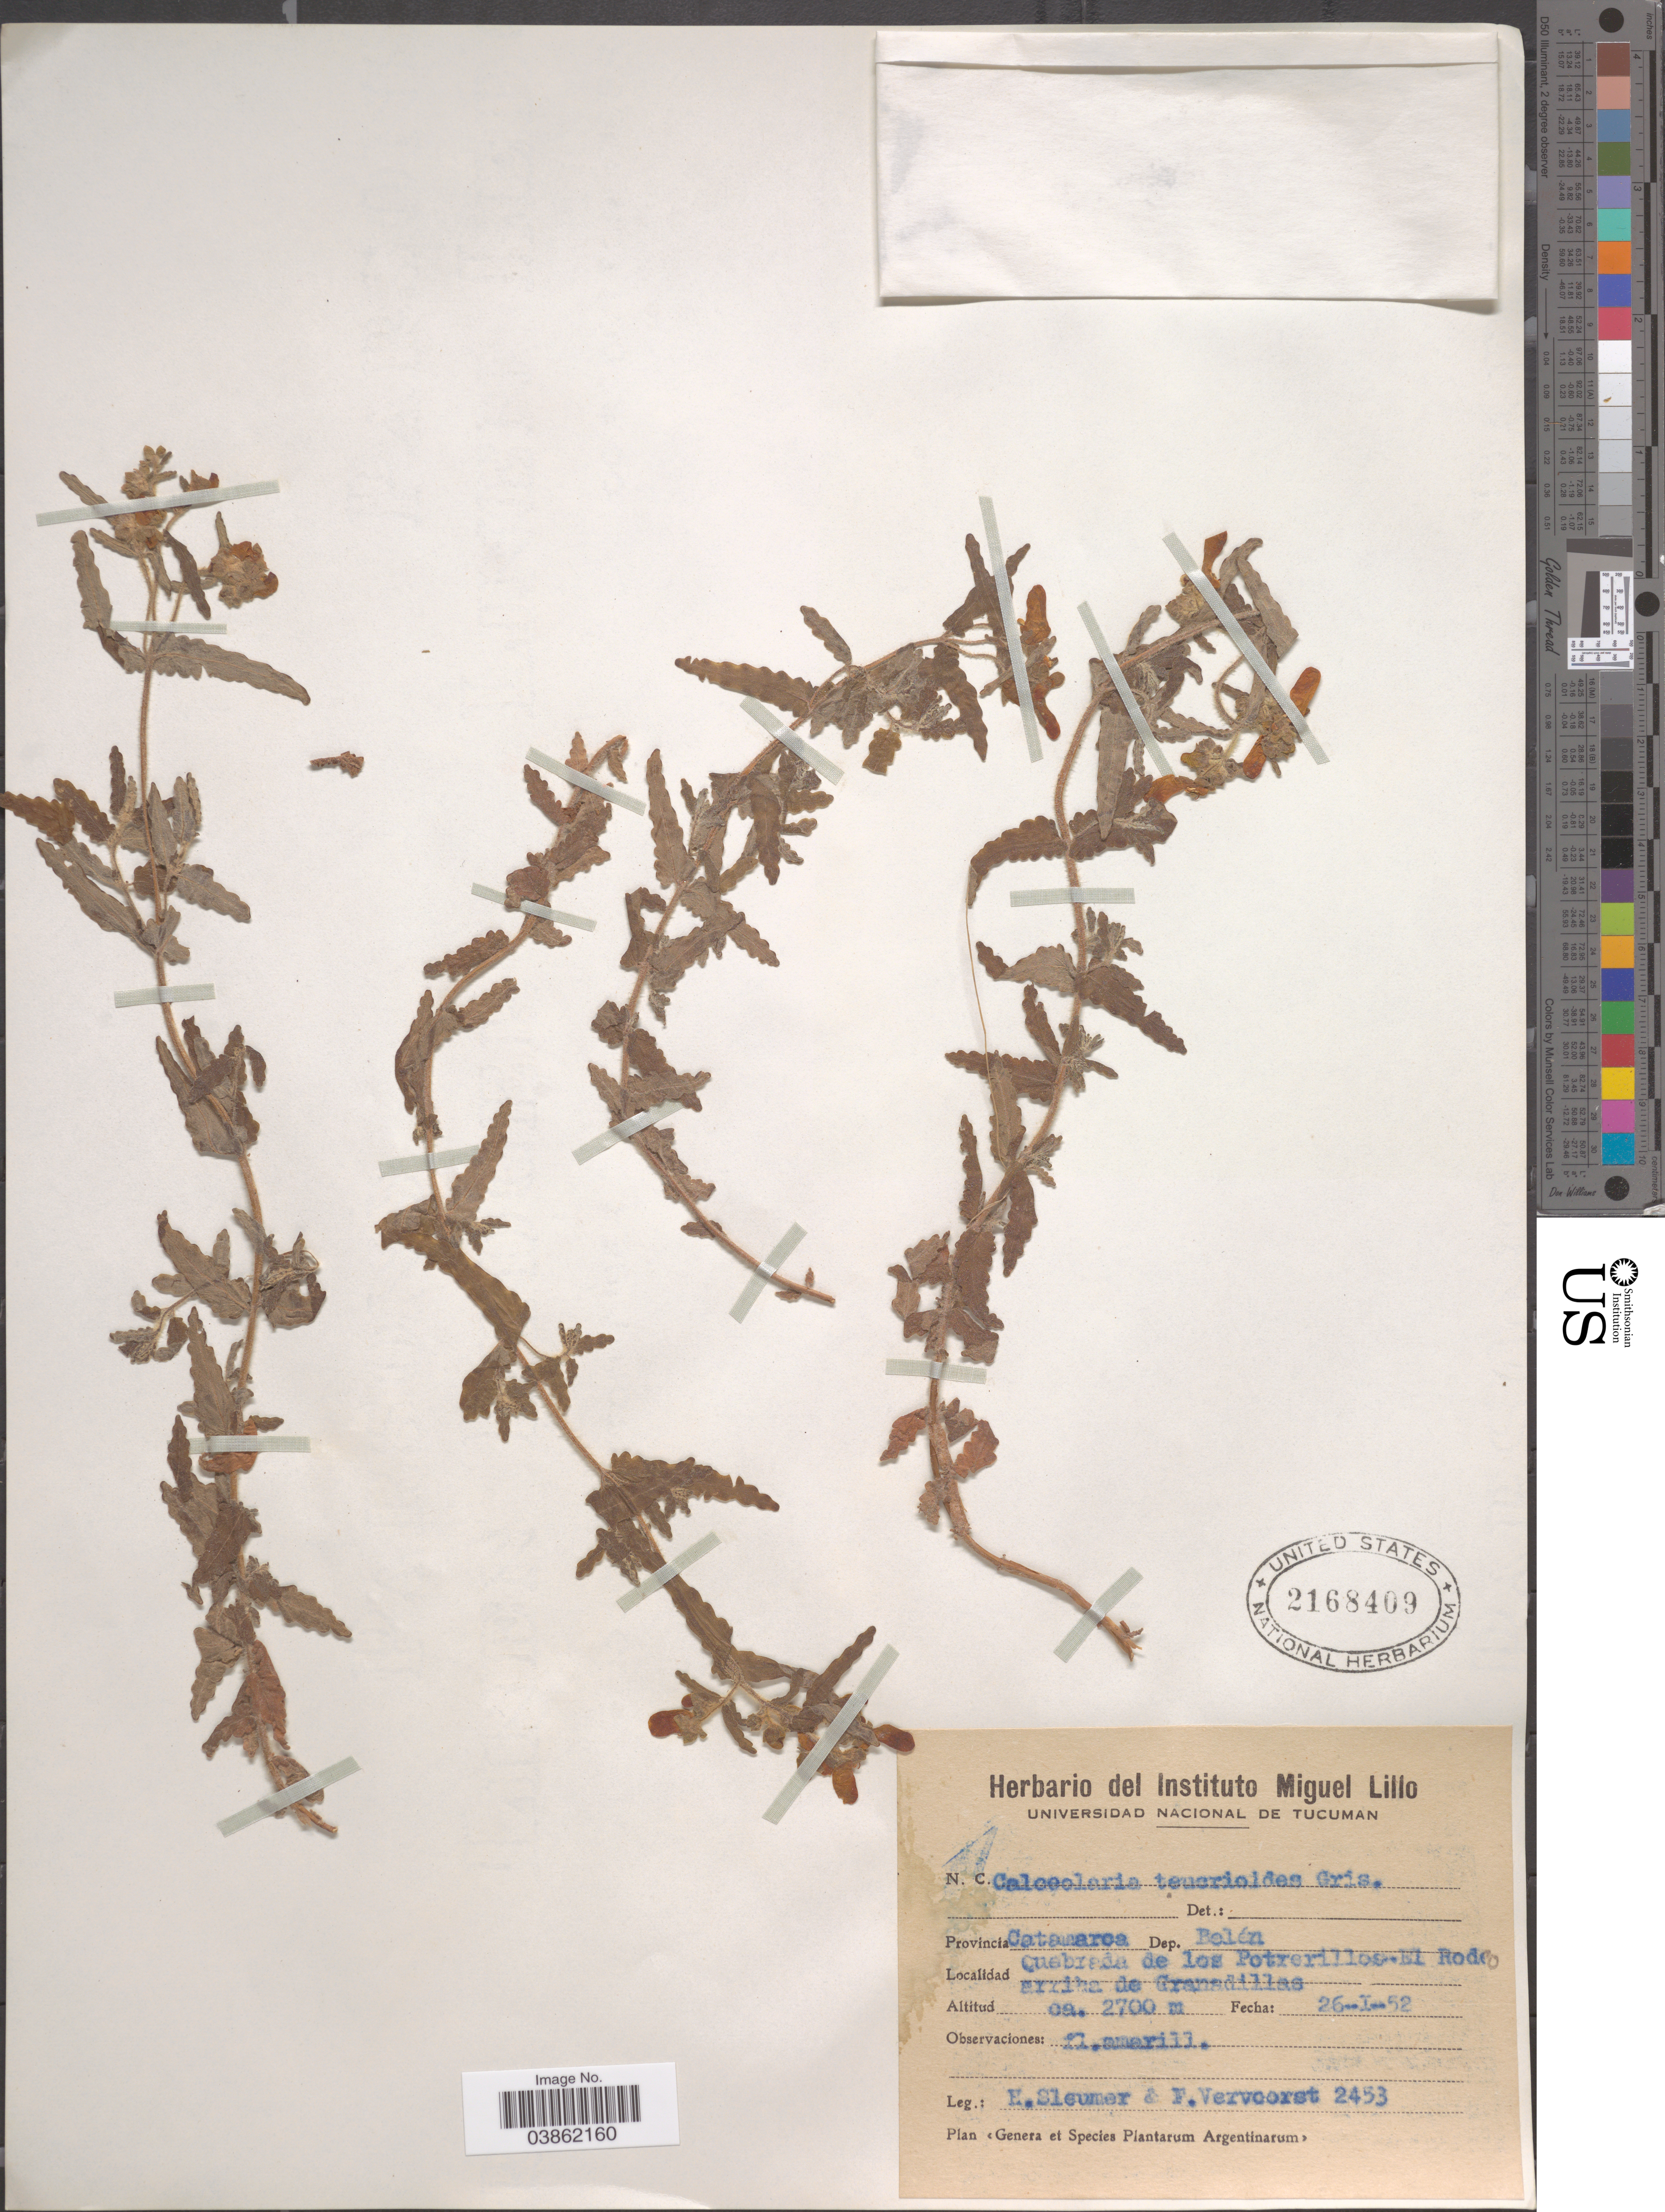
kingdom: Plantae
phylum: Tracheophyta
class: Magnoliopsida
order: Lamiales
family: Calceolariaceae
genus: Calceolaria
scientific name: Calceolaria teucrioides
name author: Griseb.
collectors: H. O. Sleumer & F. Vervoorst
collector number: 2453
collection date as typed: Transcribed d/m/y: 26/1/52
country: Argentina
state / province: Catamarca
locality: Dep. Belén. Quebrada de los Potrerillos-El Rodeo arriba de Granadillas.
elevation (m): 2700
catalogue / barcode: US 2168409